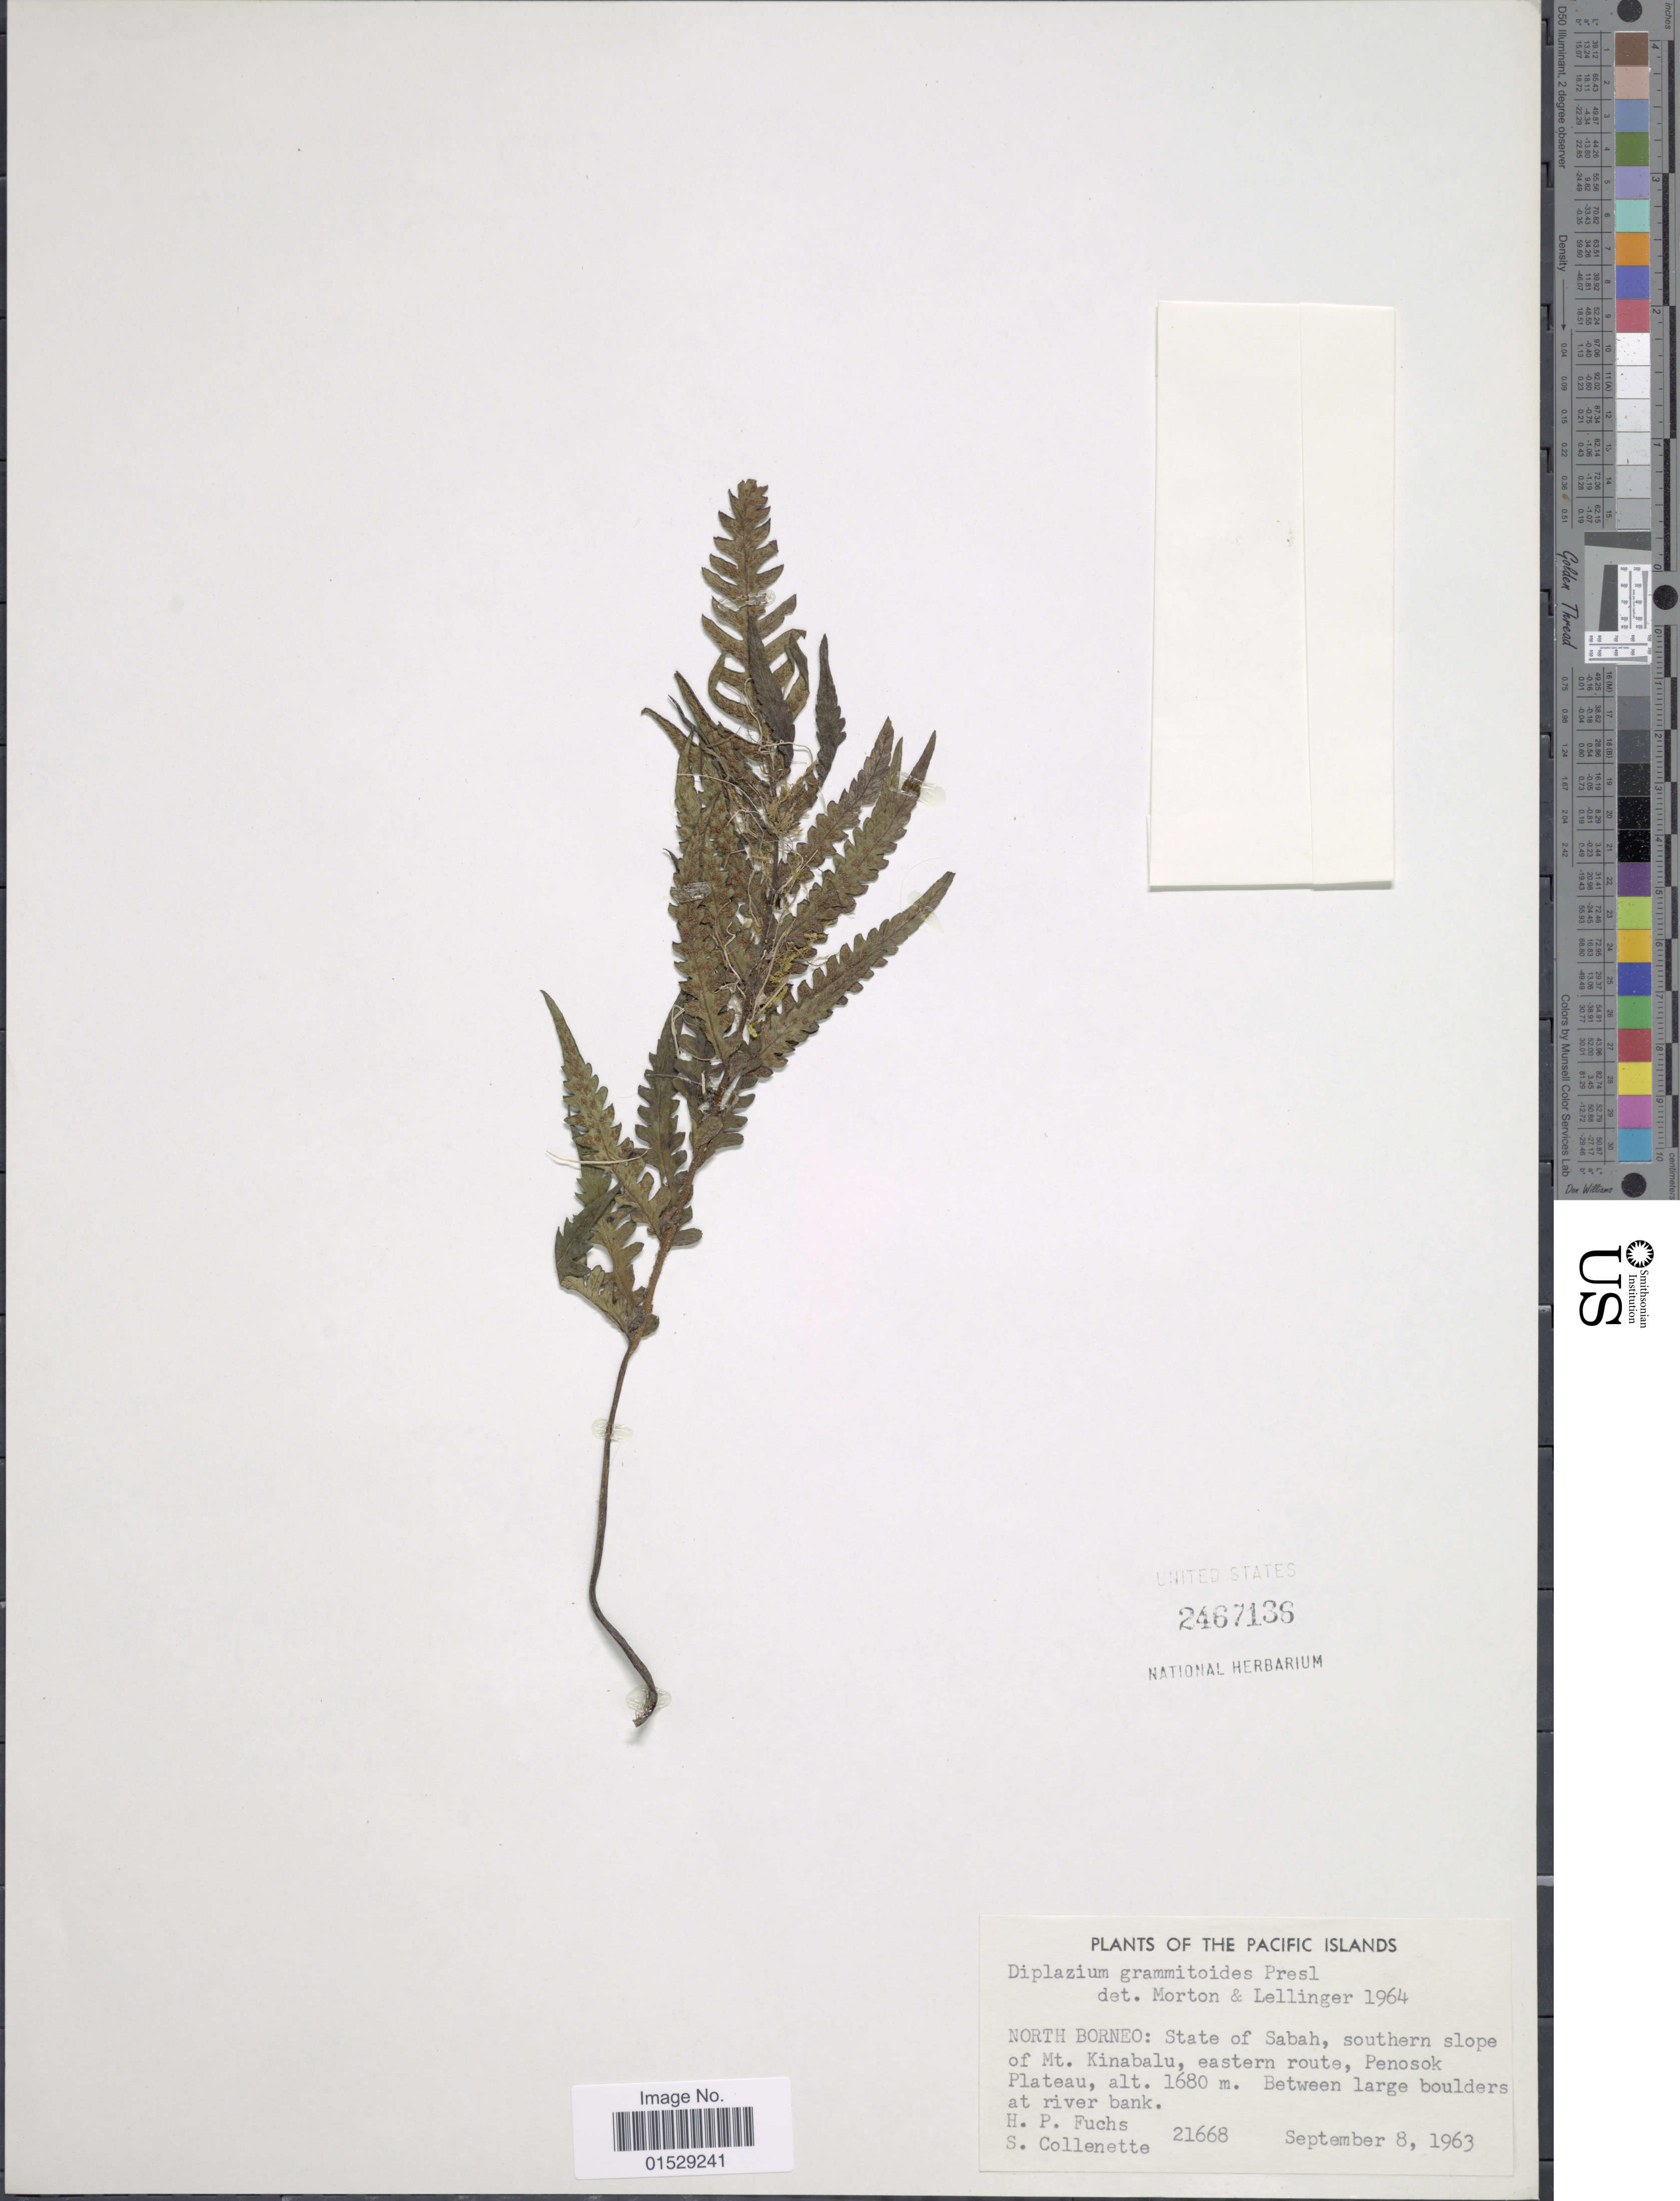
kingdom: Plantae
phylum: Tracheophyta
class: Polypodiopsida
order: Polypodiales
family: Athyriaceae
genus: Deparia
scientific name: Deparia petersenii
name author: (Kunze) M. Kato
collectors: H. P. Fuchs & S. Collenette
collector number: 21668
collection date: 1963-09-08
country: Malaysia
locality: Pacific Islands, North Borneo: State of Sabah, southern slope of Mt. Kinabalu, eastern route, Penosok Plateau, between large boulders at river bank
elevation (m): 1680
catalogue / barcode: US 2467136